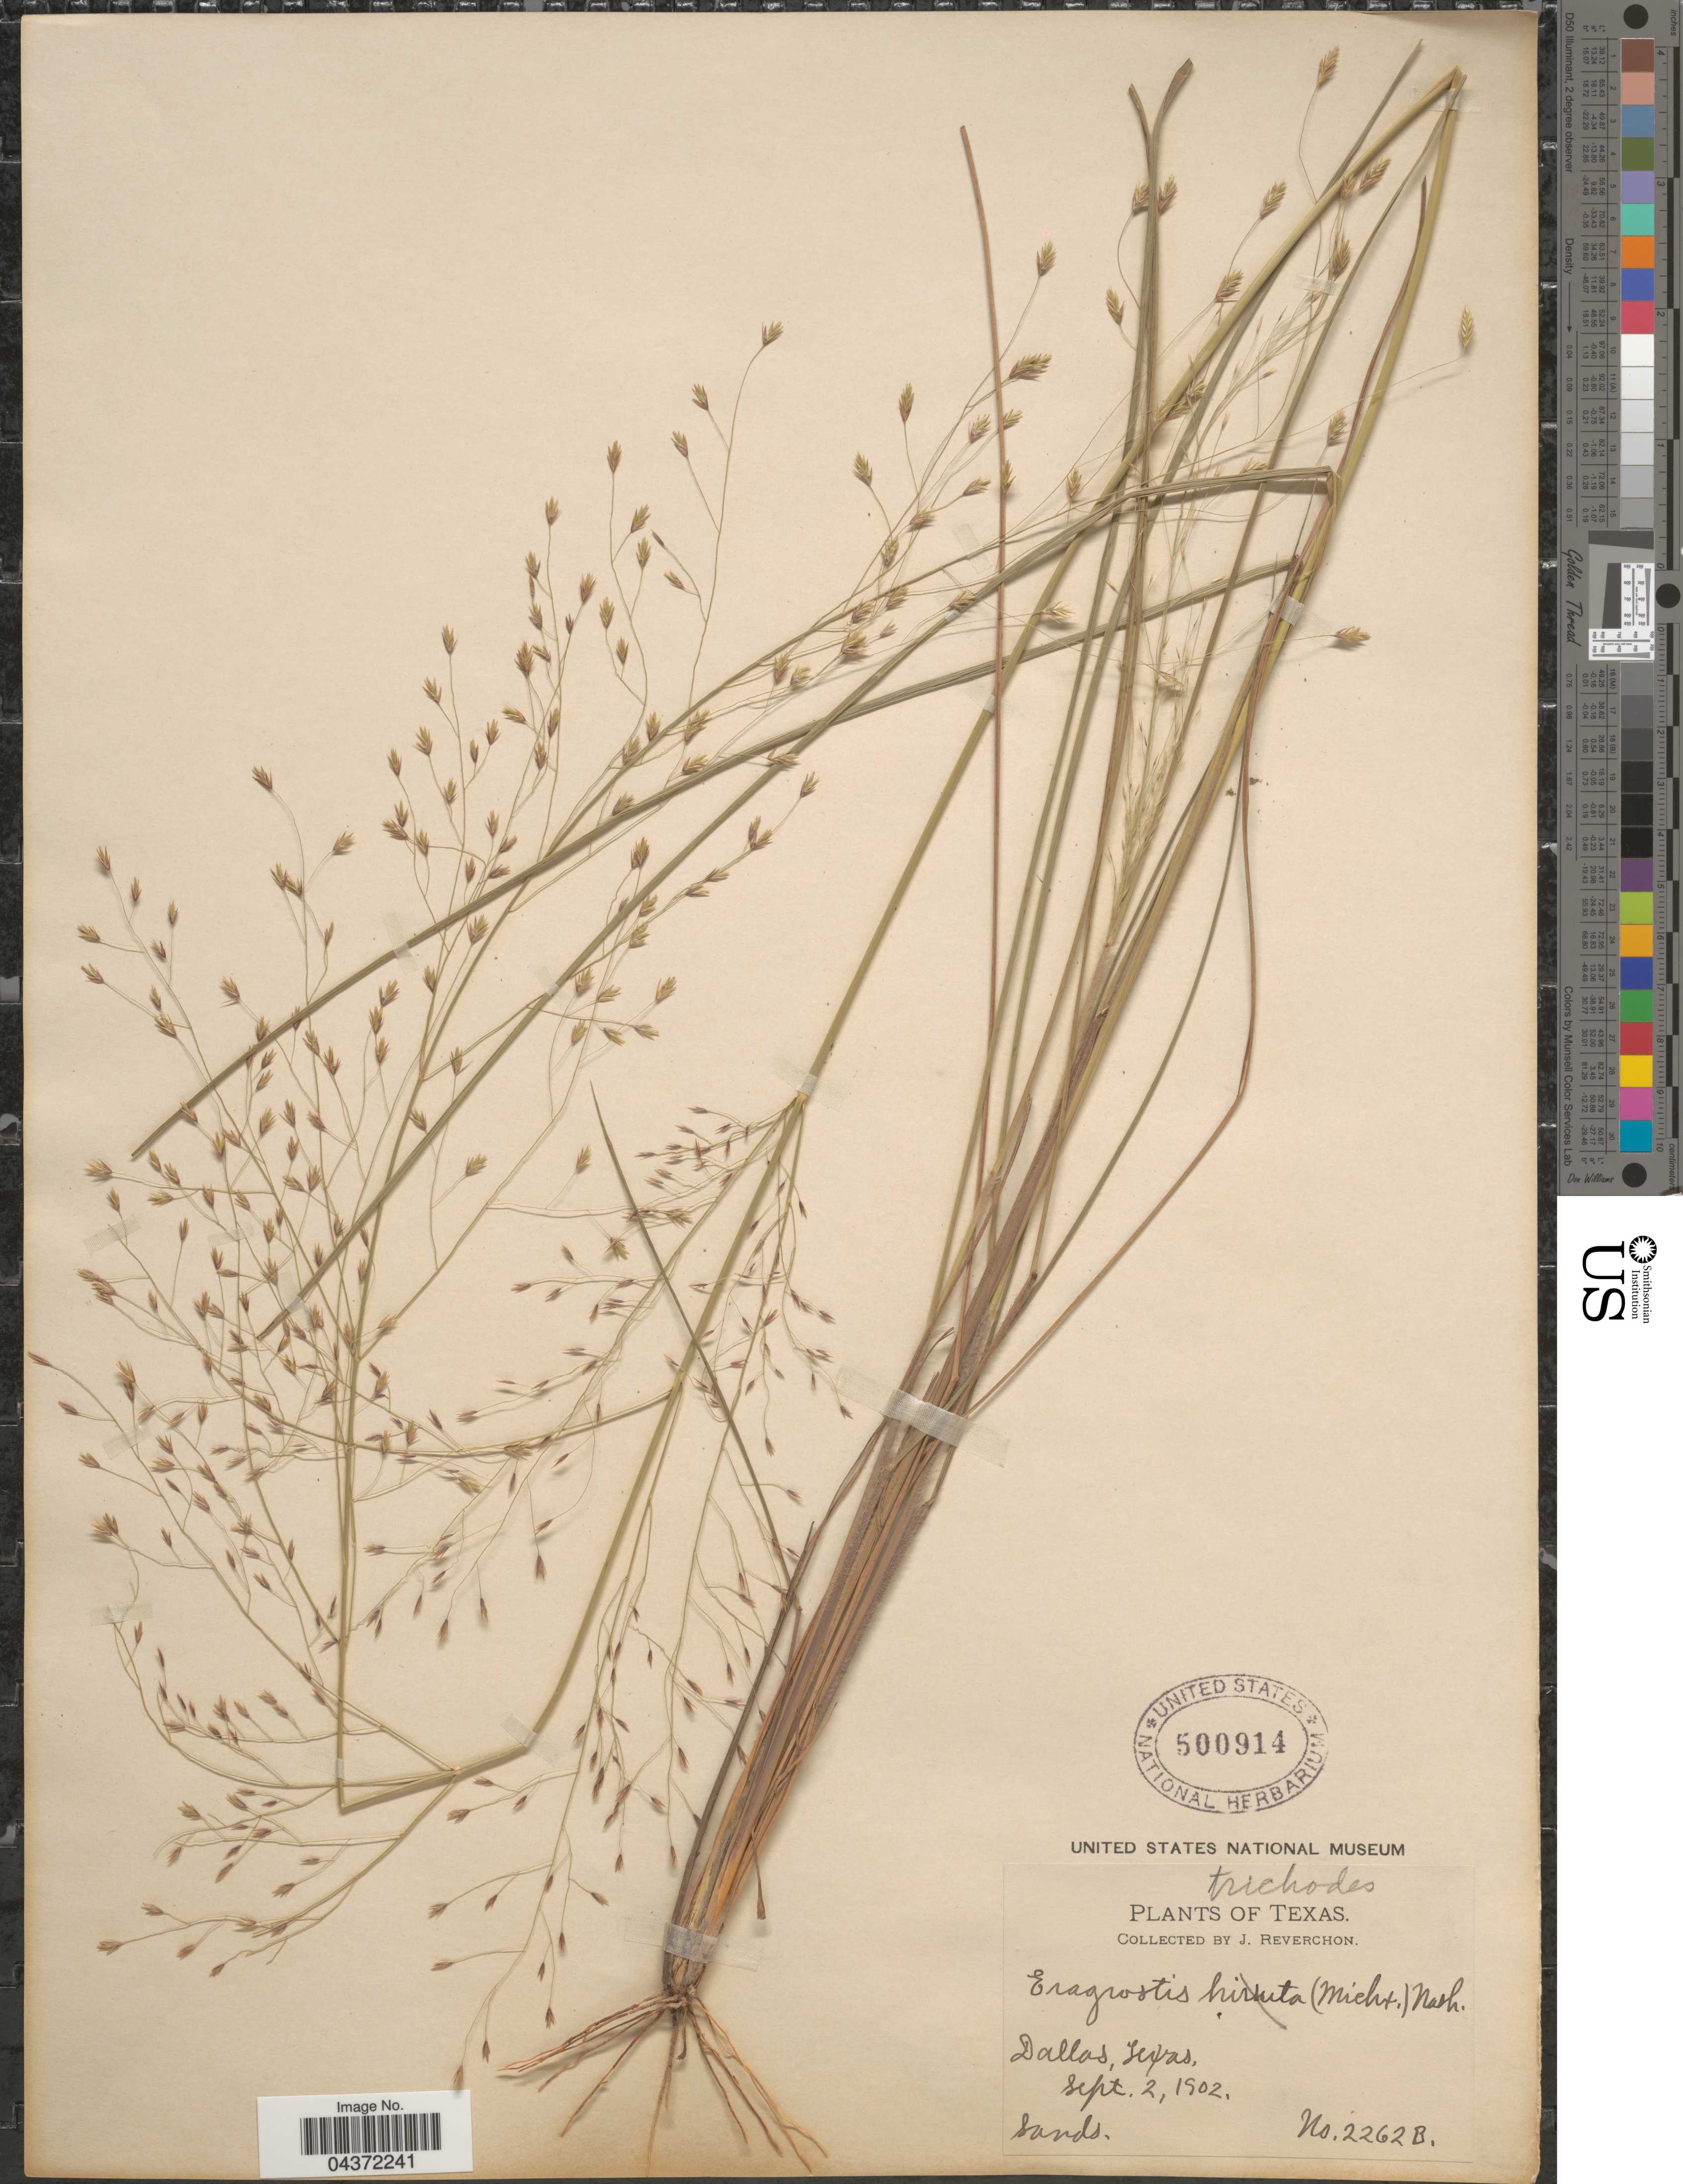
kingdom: Plantae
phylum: Tracheophyta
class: Liliopsida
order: Poales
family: Poaceae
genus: Eragrostis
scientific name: Eragrostis trichodes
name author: (Nutt.) Alph. Wood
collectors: J. Reverchon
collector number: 2262B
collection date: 1902-09-02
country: United States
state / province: Texas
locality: Dallas.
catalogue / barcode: US 500914